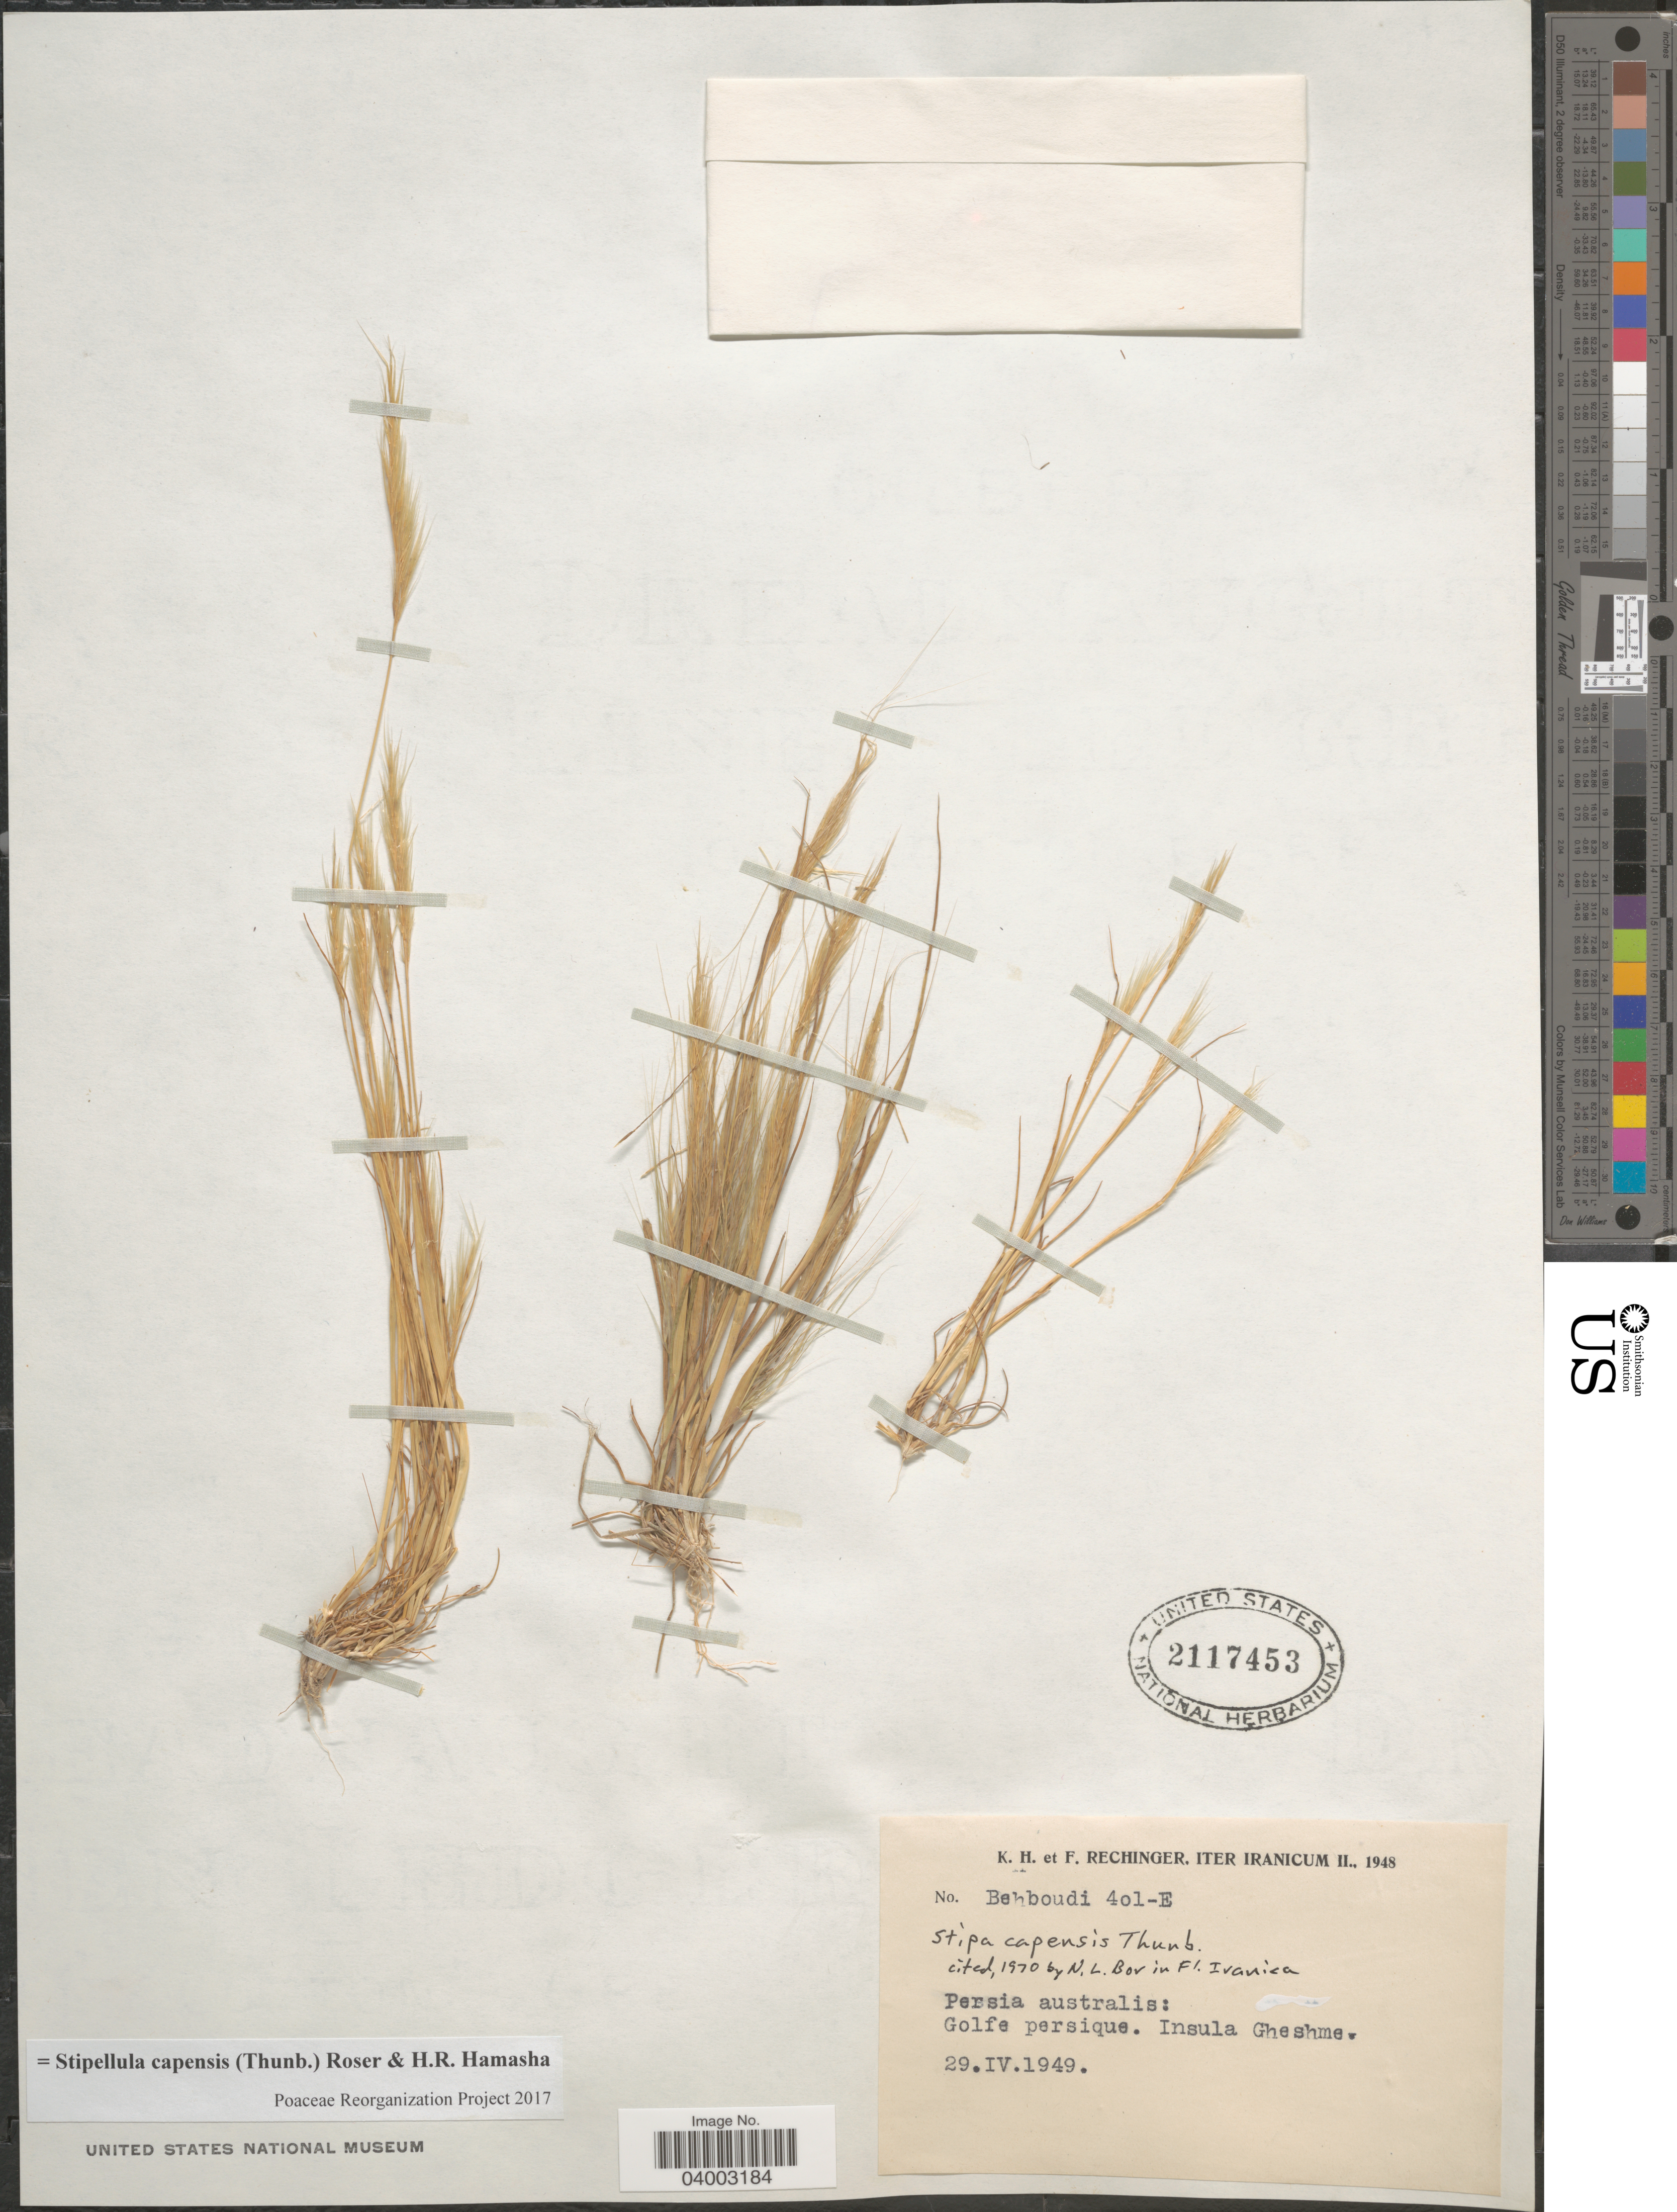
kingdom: Plantae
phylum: Tracheophyta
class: Liliopsida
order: Poales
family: Poaceae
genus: Stipellula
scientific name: Stipellula capensis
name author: (Thunb.) Röser & H. R. Hamasha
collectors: K. H. Rechinger & F. Rechinger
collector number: behboudi 401-E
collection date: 1949-04-29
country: Iran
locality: Persia australis: Golfe persique. Insula Gheshme.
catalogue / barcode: US 2117453